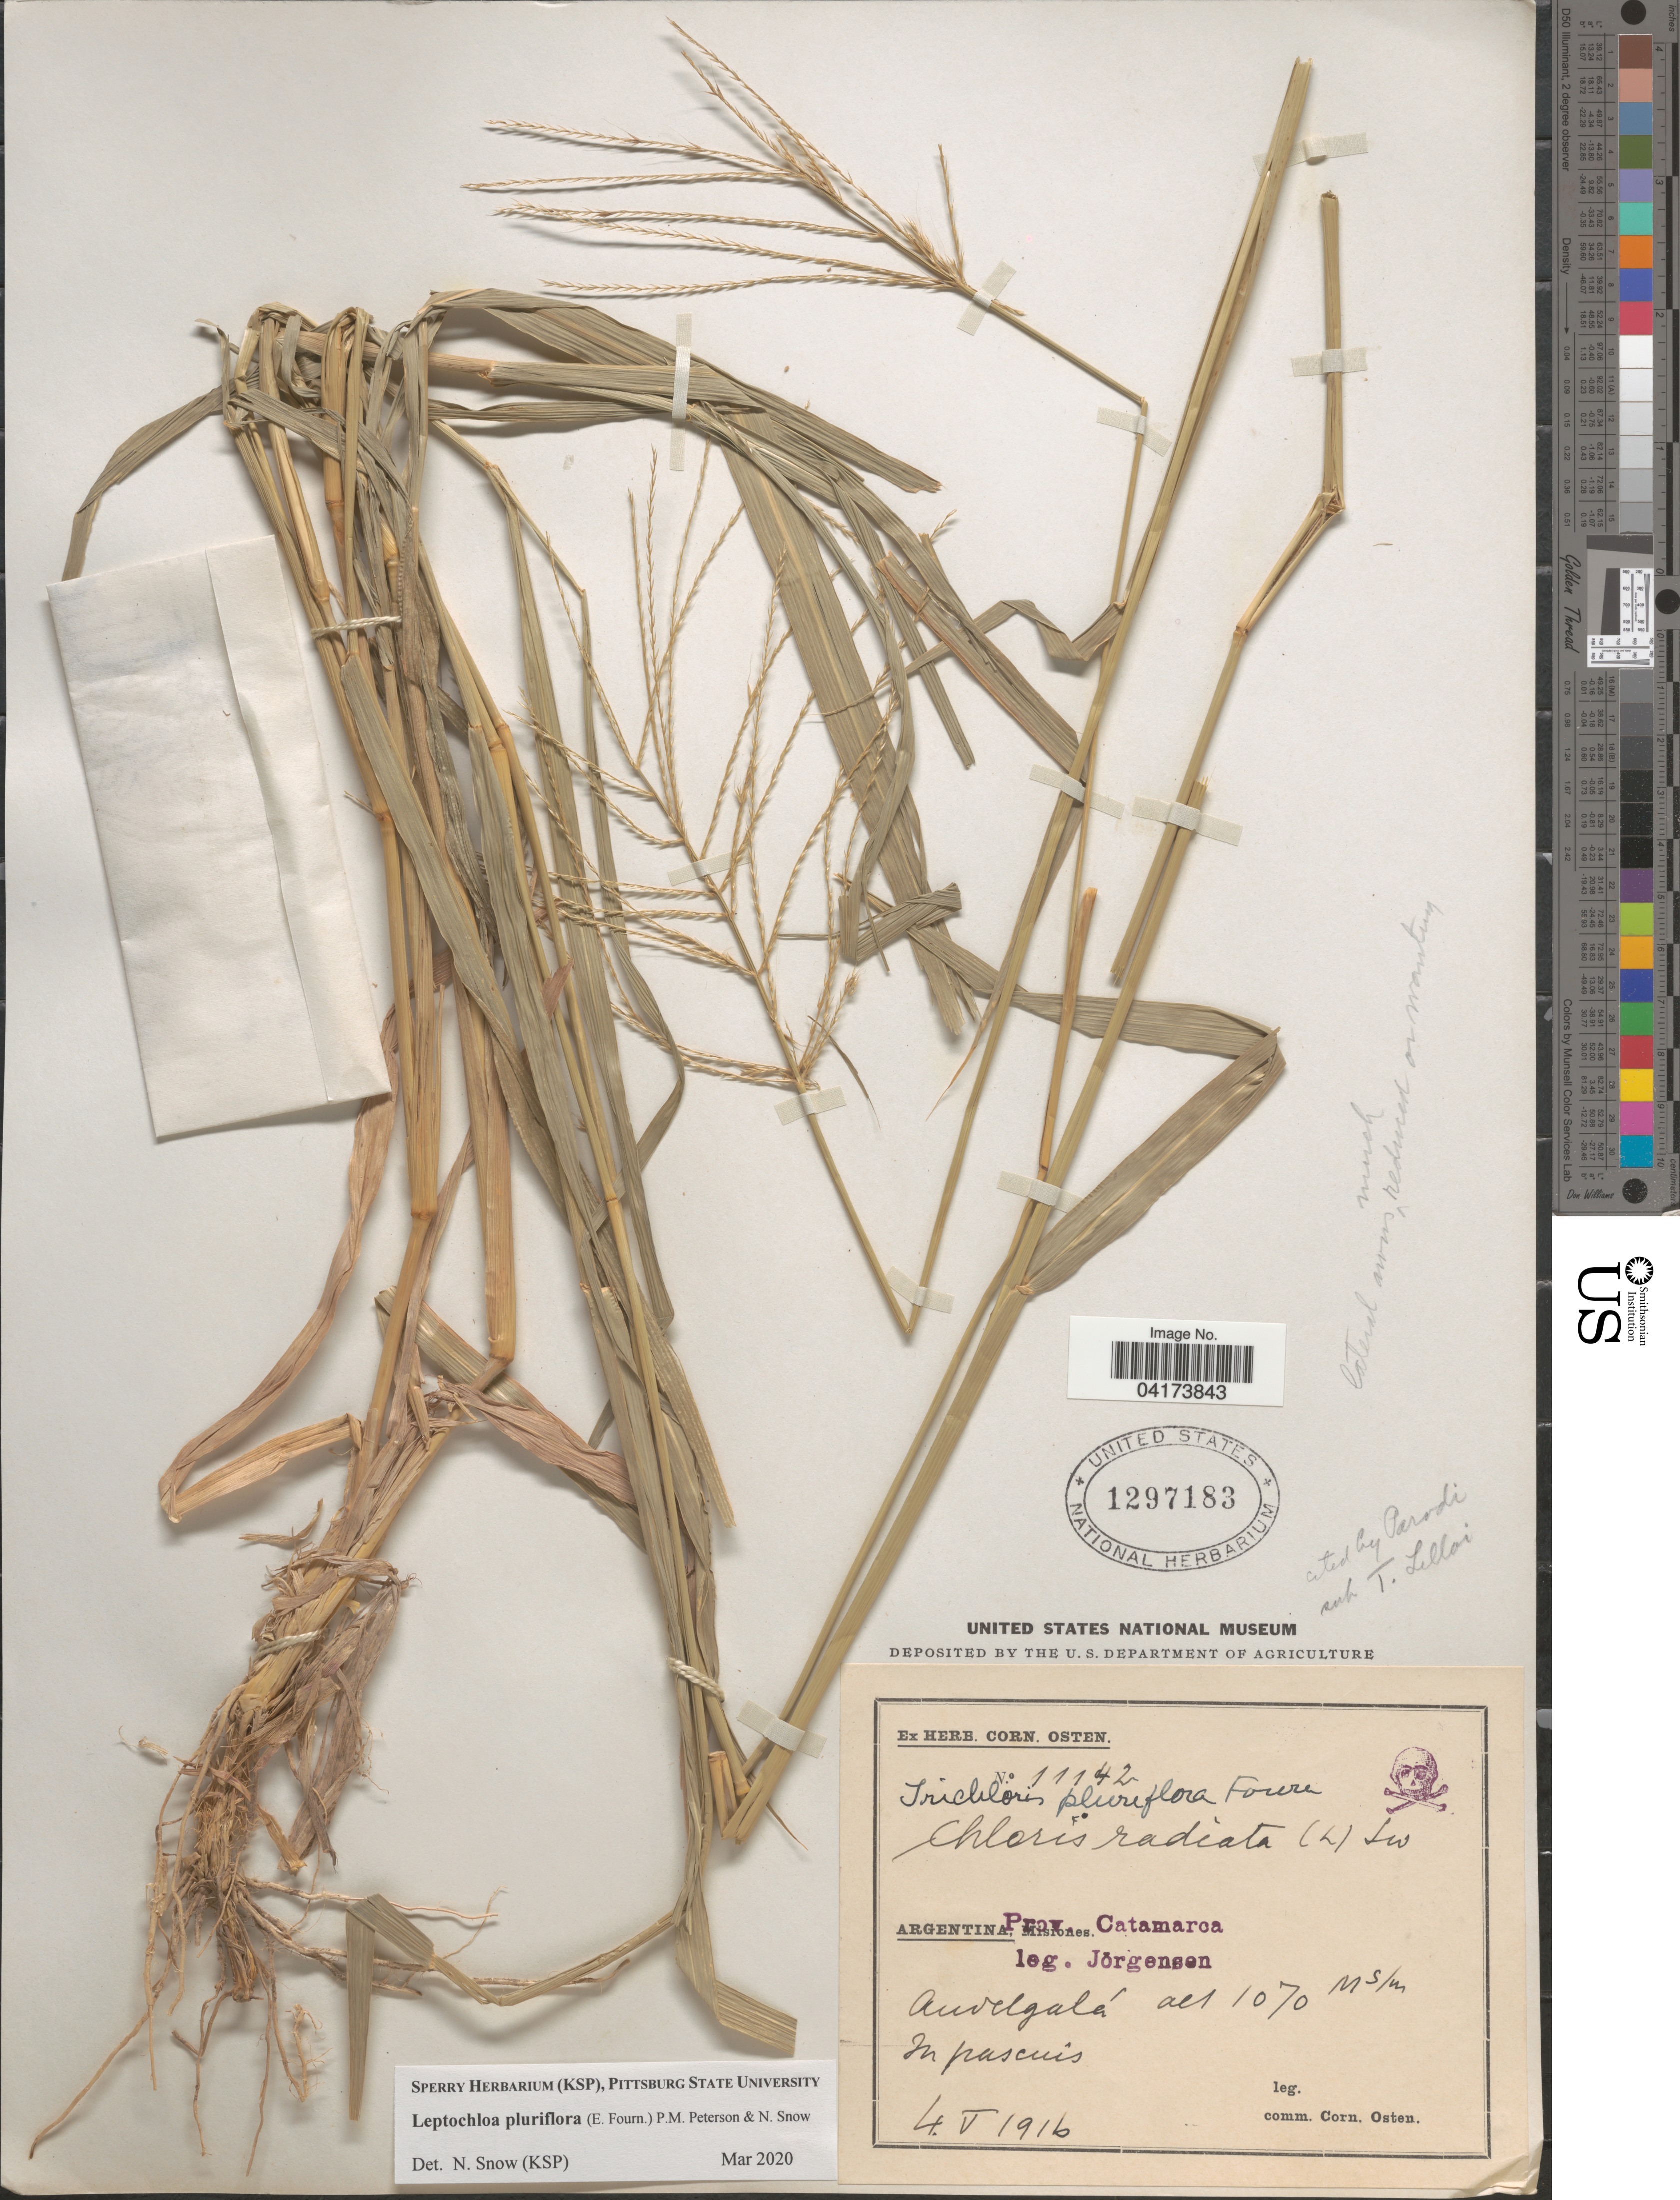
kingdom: Plantae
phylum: Tracheophyta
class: Liliopsida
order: Poales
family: Poaceae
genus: Leptochloa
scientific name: Leptochloa pluriflora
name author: (E. Fourn.) P.M. Peterson & N. Snow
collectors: Jorgensen, --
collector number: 11142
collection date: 1916-05-04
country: Argentina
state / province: Catamarca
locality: Andelgalá.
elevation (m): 1070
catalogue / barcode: US 1297183